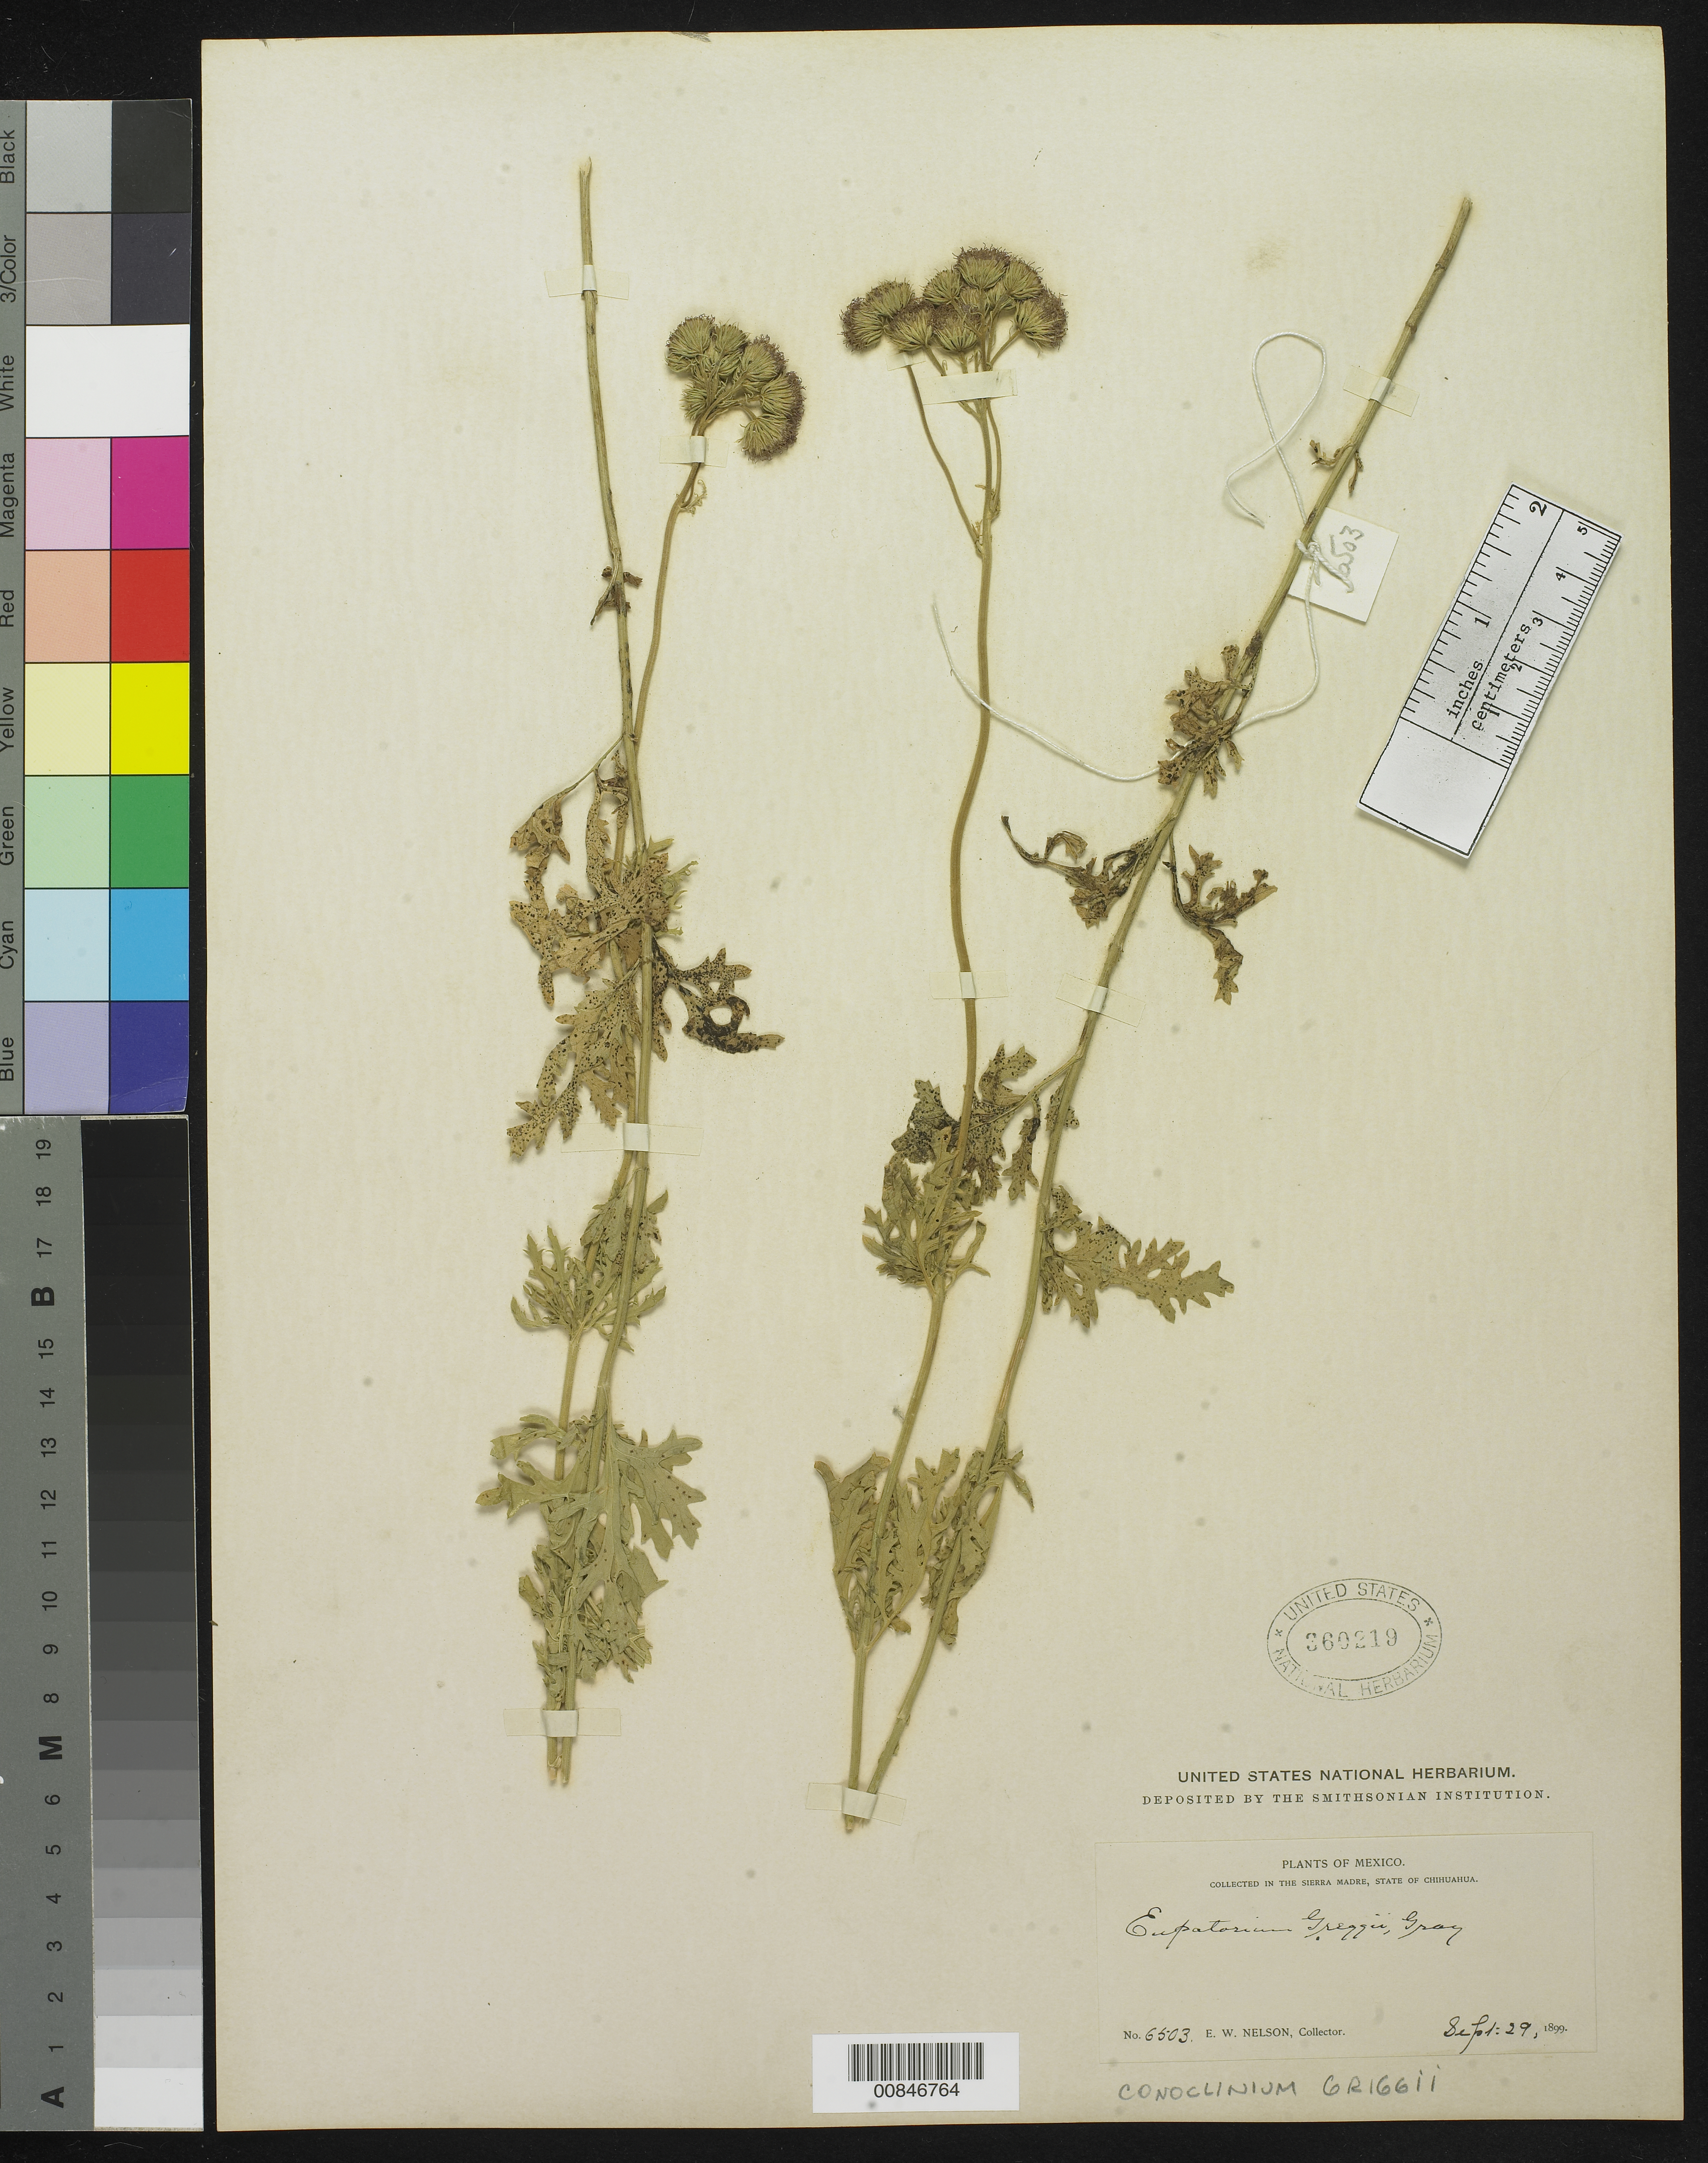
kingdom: Plantae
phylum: Tracheophyta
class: Magnoliopsida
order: Asterales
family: Asteraceae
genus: Conoclinium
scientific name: Conoclinium greggii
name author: (A. Gray) Small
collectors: E. W. Nelson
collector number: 6503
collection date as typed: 29 Sep 1899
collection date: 1899-09-29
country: Mexico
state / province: Chihuahua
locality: Sierra Madre, Chihuahua.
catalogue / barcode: US 360219